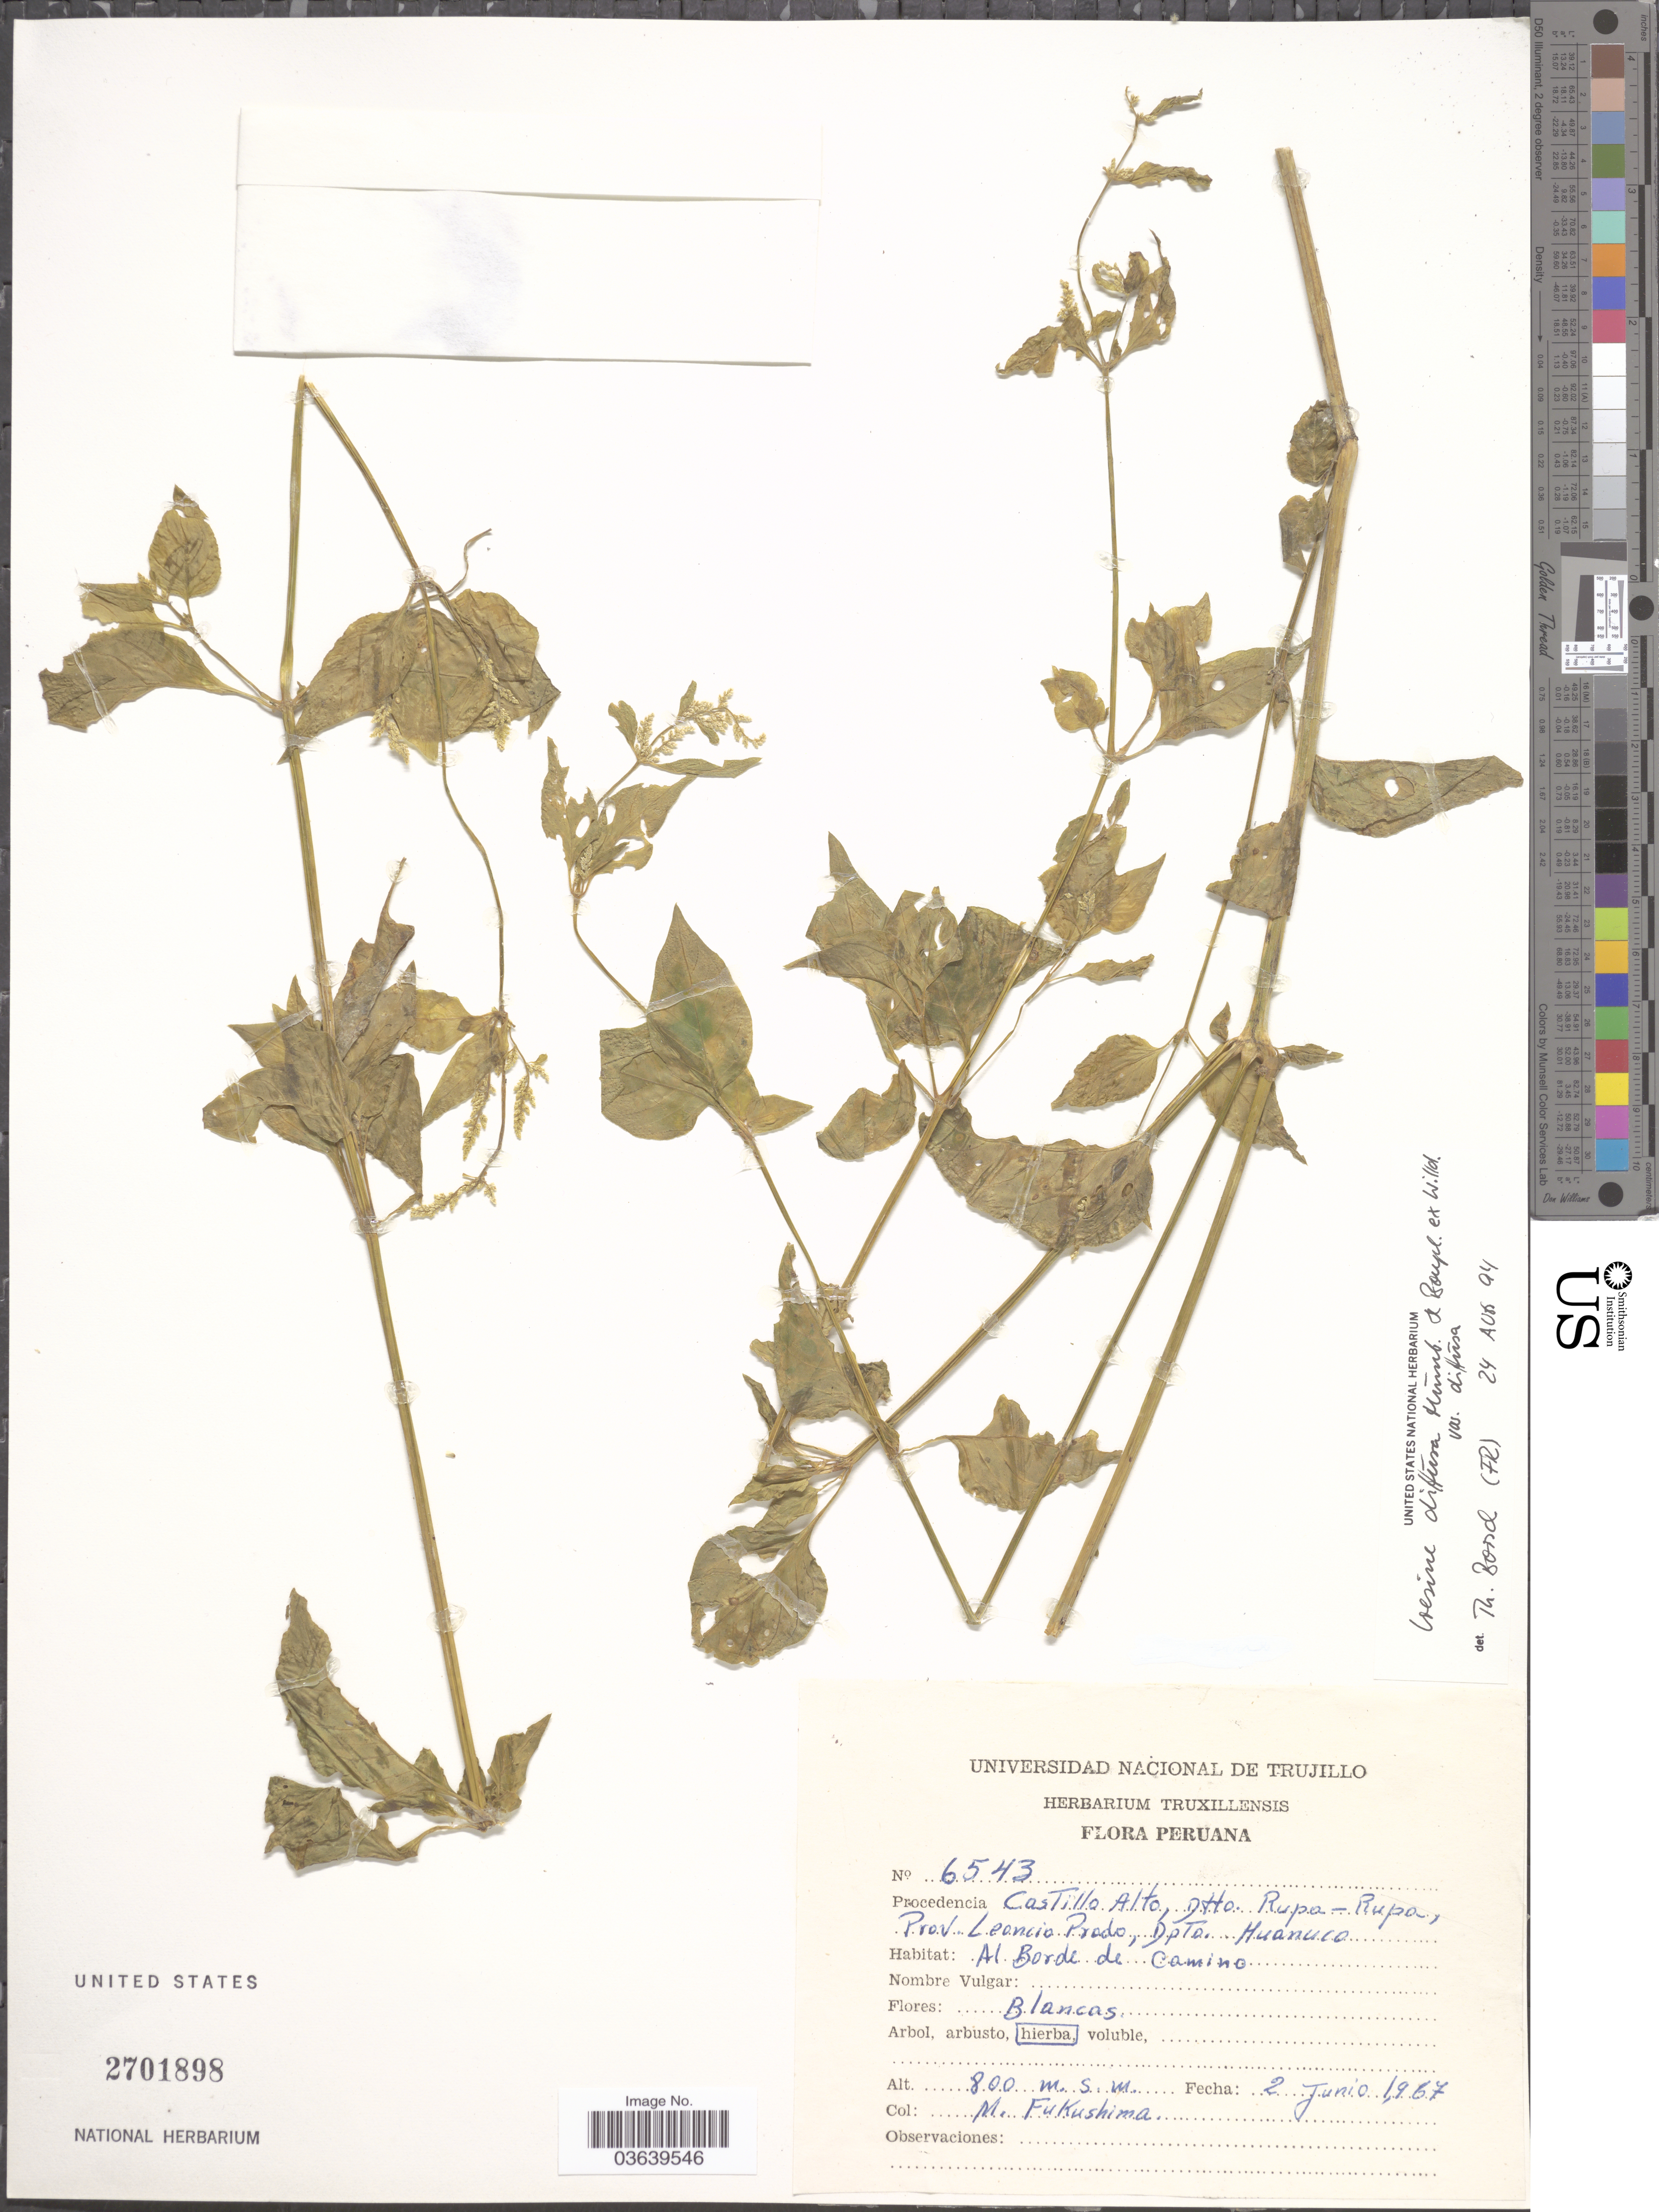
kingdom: Plantae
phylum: Tracheophyta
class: Magnoliopsida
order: Caryophyllales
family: Amaranthaceae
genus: Iresine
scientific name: Iresine celosia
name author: L.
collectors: M. Fukushima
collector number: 6543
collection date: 1967-06-02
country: Peru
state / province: Huánuco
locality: Castillo Alto, Dtto. Rupa-Rupa, Prov. Leoncio Prado, Dpto. Huanuco.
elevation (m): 800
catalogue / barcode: US 2701898